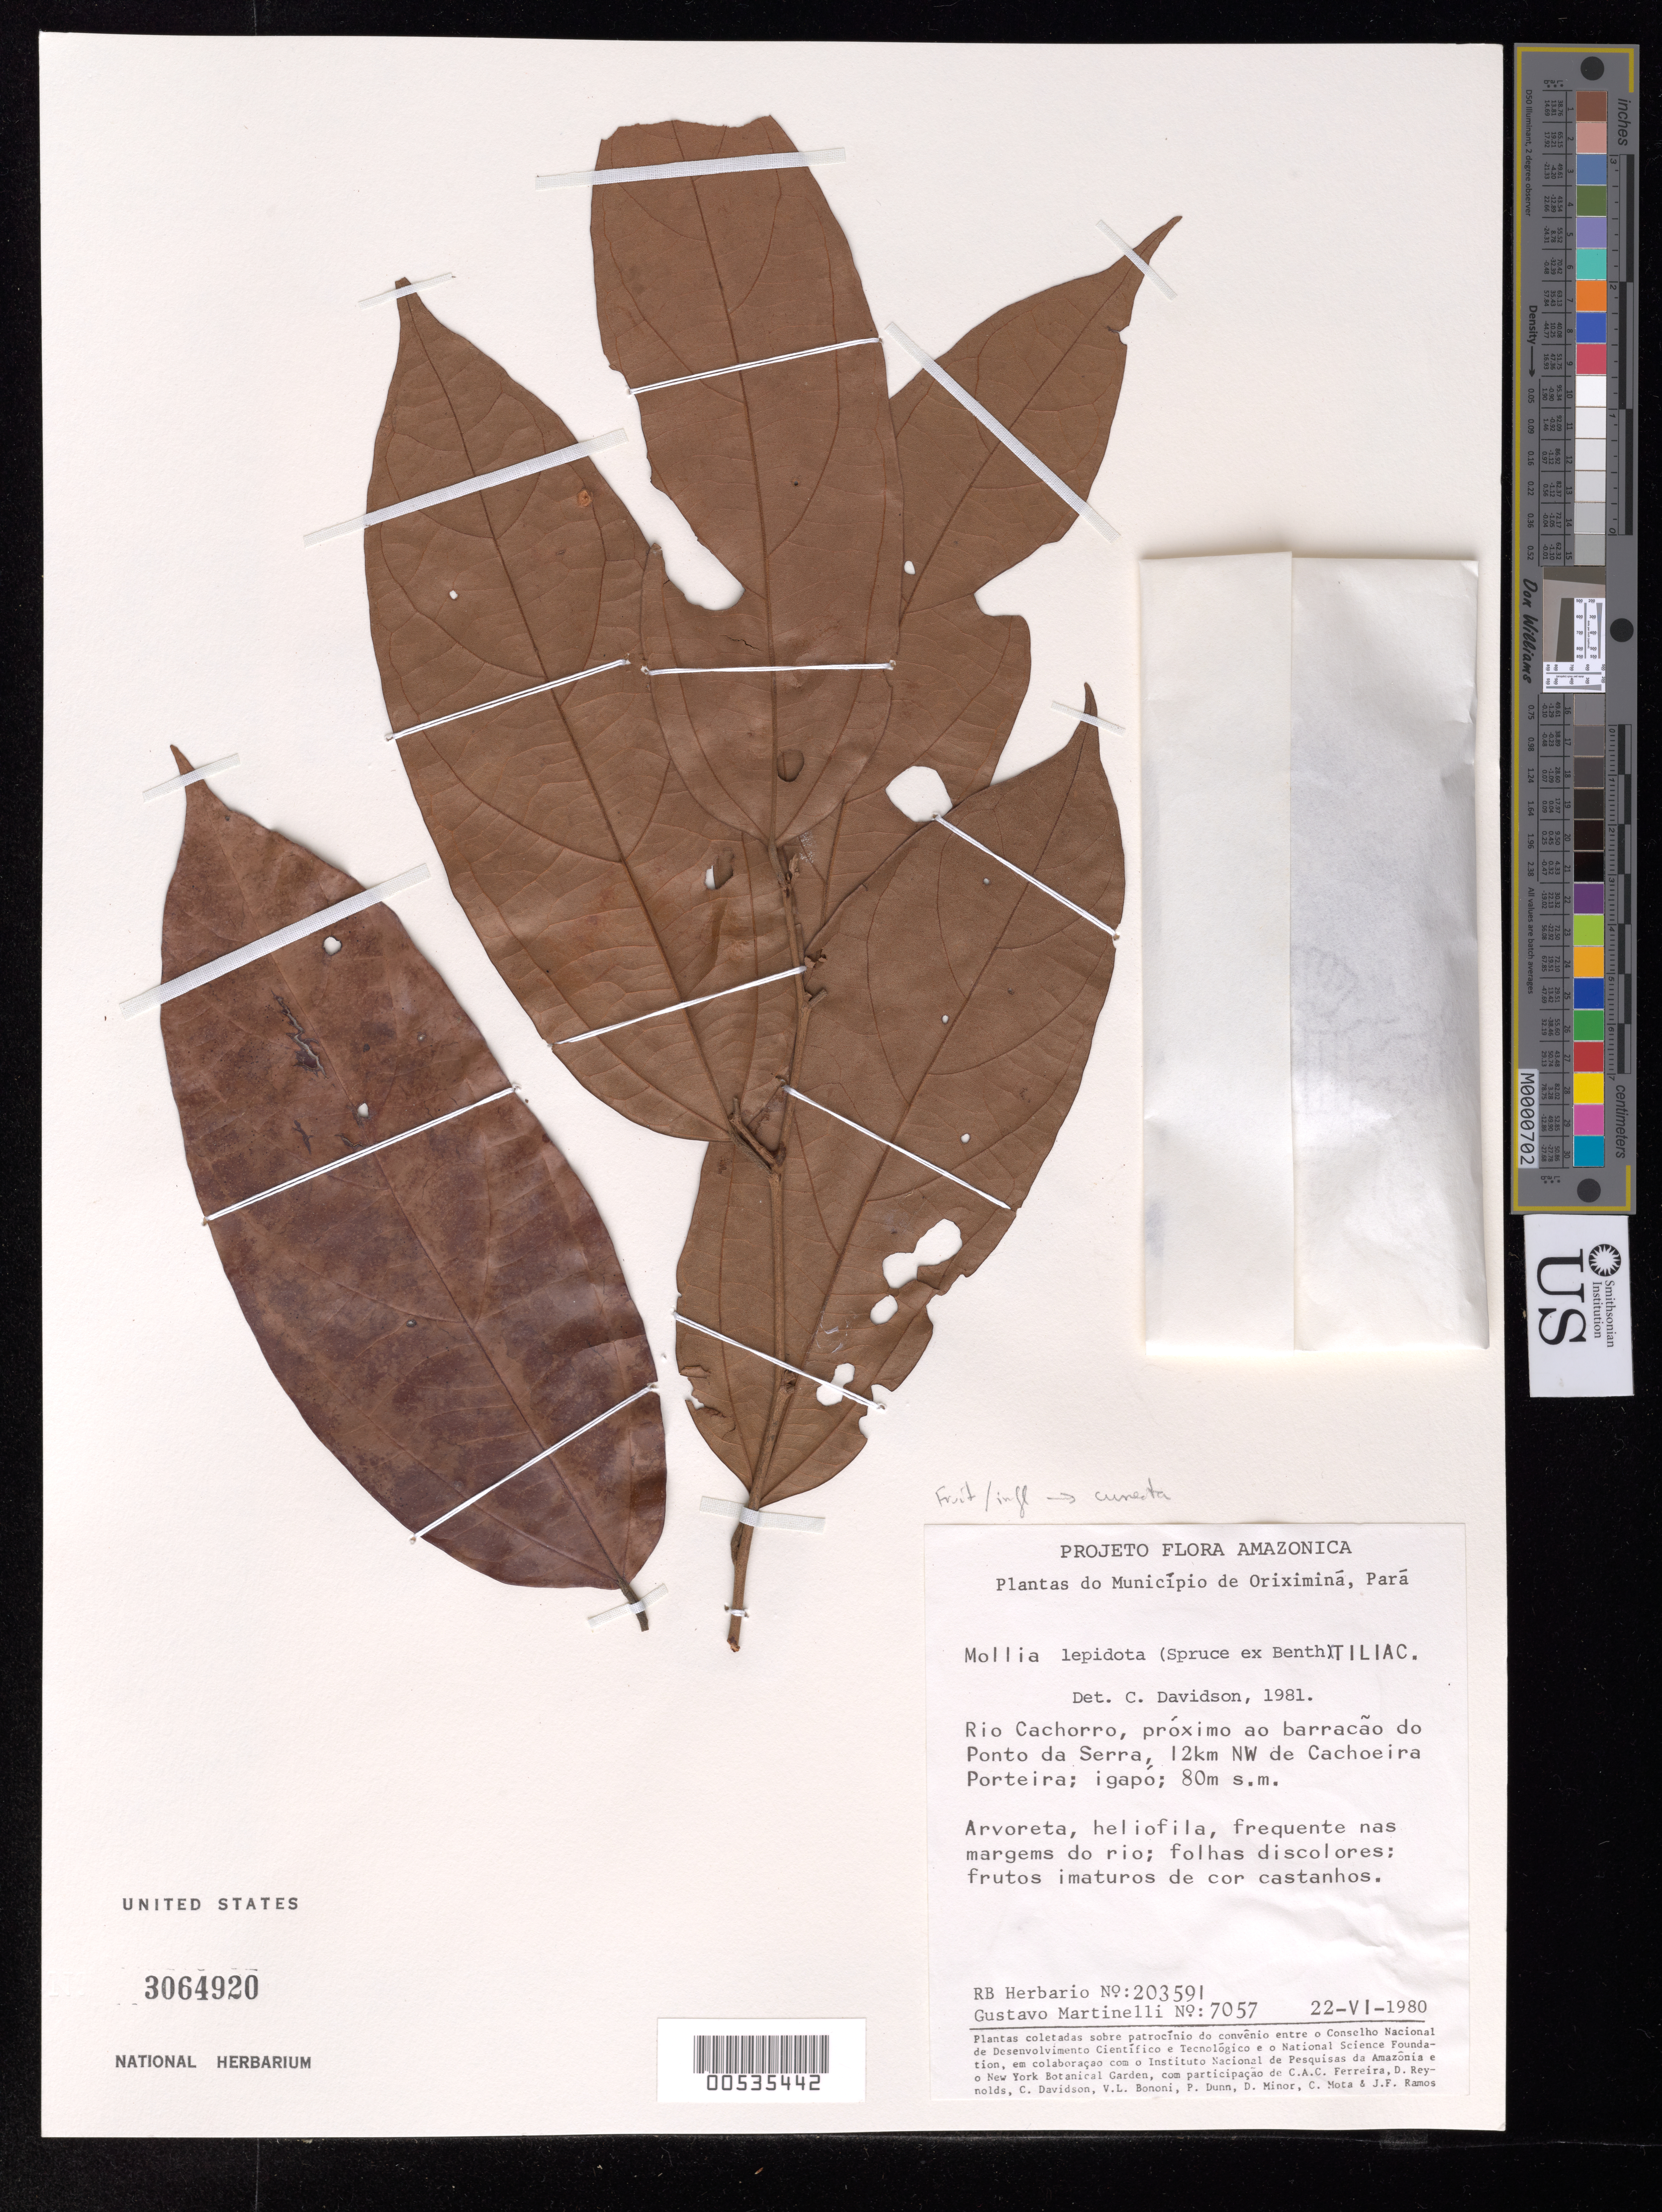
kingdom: Plantae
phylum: Tracheophyta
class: Magnoliopsida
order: Malvales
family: Malvaceae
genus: Mollia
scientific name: Mollia sphaerocarpa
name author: Gleason ex Record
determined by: Dorr, Laurence J., Curator (BOT), Smithsonian Institution - National Museum of Natural History (UNITED STATES)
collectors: G. Martinelli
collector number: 7057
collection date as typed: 22 Jun 1980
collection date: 1980-06-22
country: Brazil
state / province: Pará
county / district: Oriximiná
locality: Rio Cachorro, próximo ao barracao dp Ponto da Serra, 12 km NW de Cachoeira Porteira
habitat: Igapó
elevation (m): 80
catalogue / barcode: US 3064920